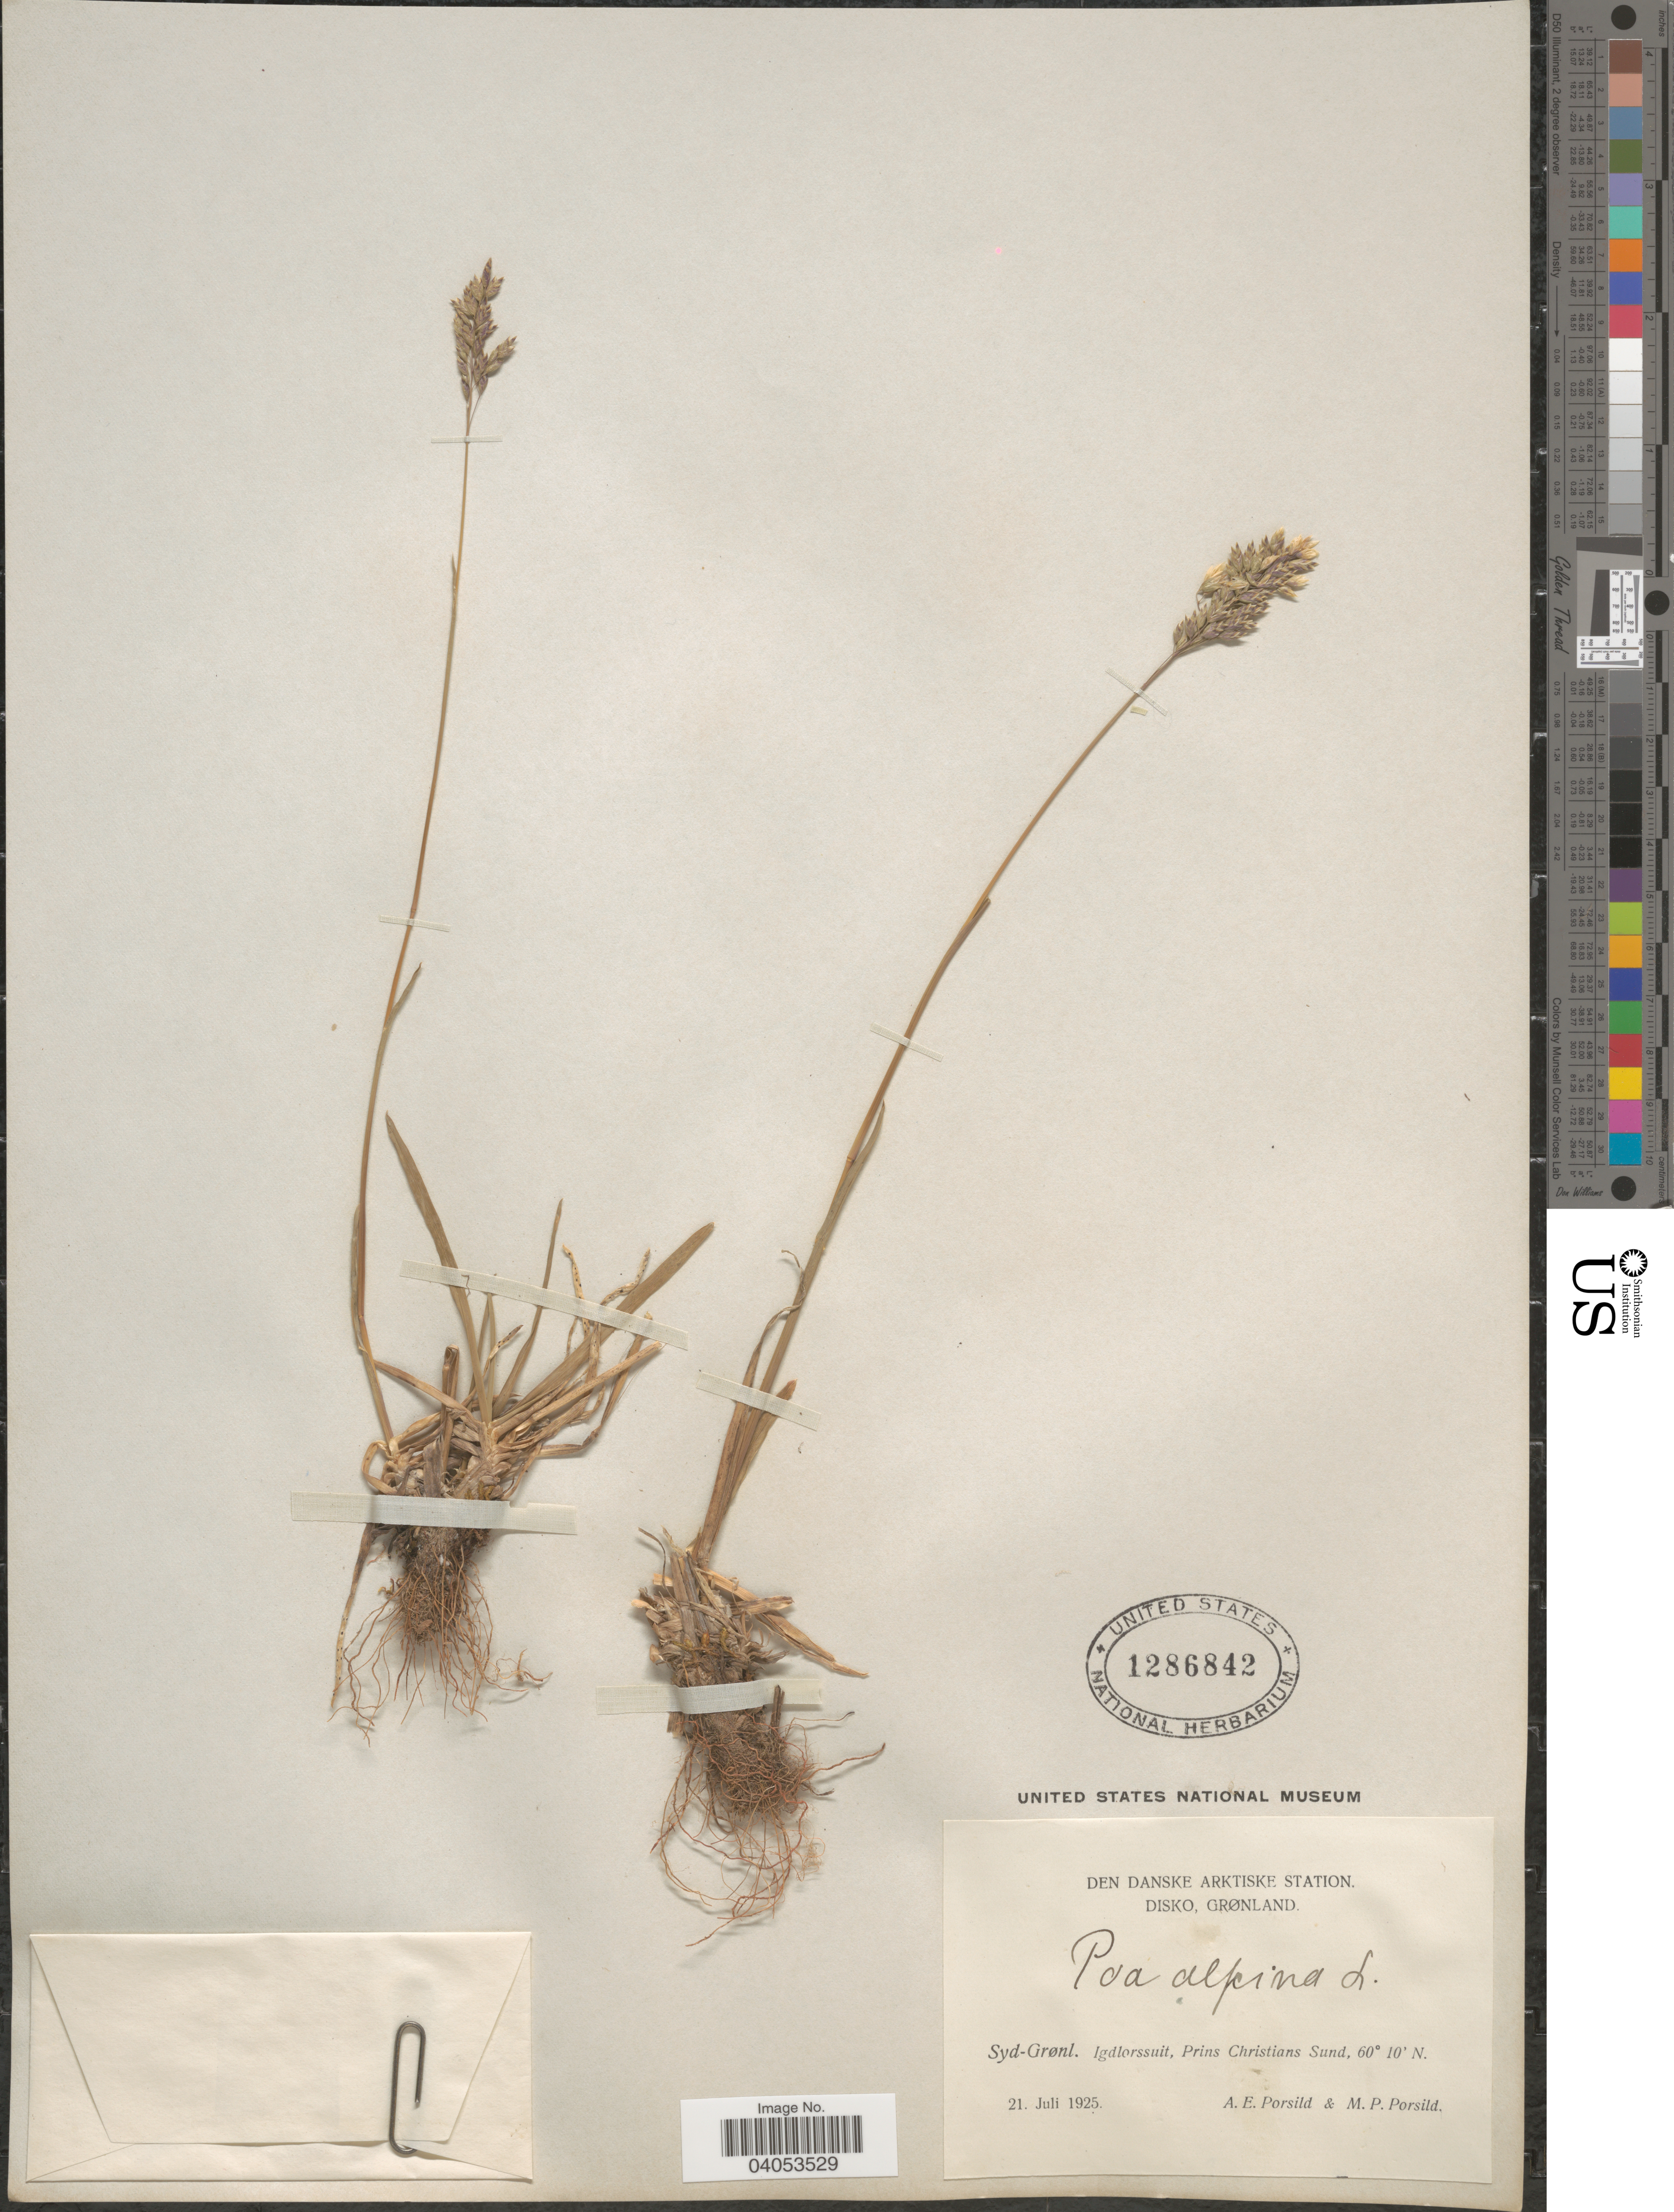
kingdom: Plantae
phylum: Tracheophyta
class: Liliopsida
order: Poales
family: Poaceae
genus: Poa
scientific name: Poa alpina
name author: L.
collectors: A. E. Porsild & M. P. Porsild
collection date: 1925-07-21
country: Greenland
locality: Den Danske Arktiske Station. Disko, Grønland. Syd-Grønl. Igdlorssuit, Prins Christians Sund.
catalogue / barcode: US 1286842